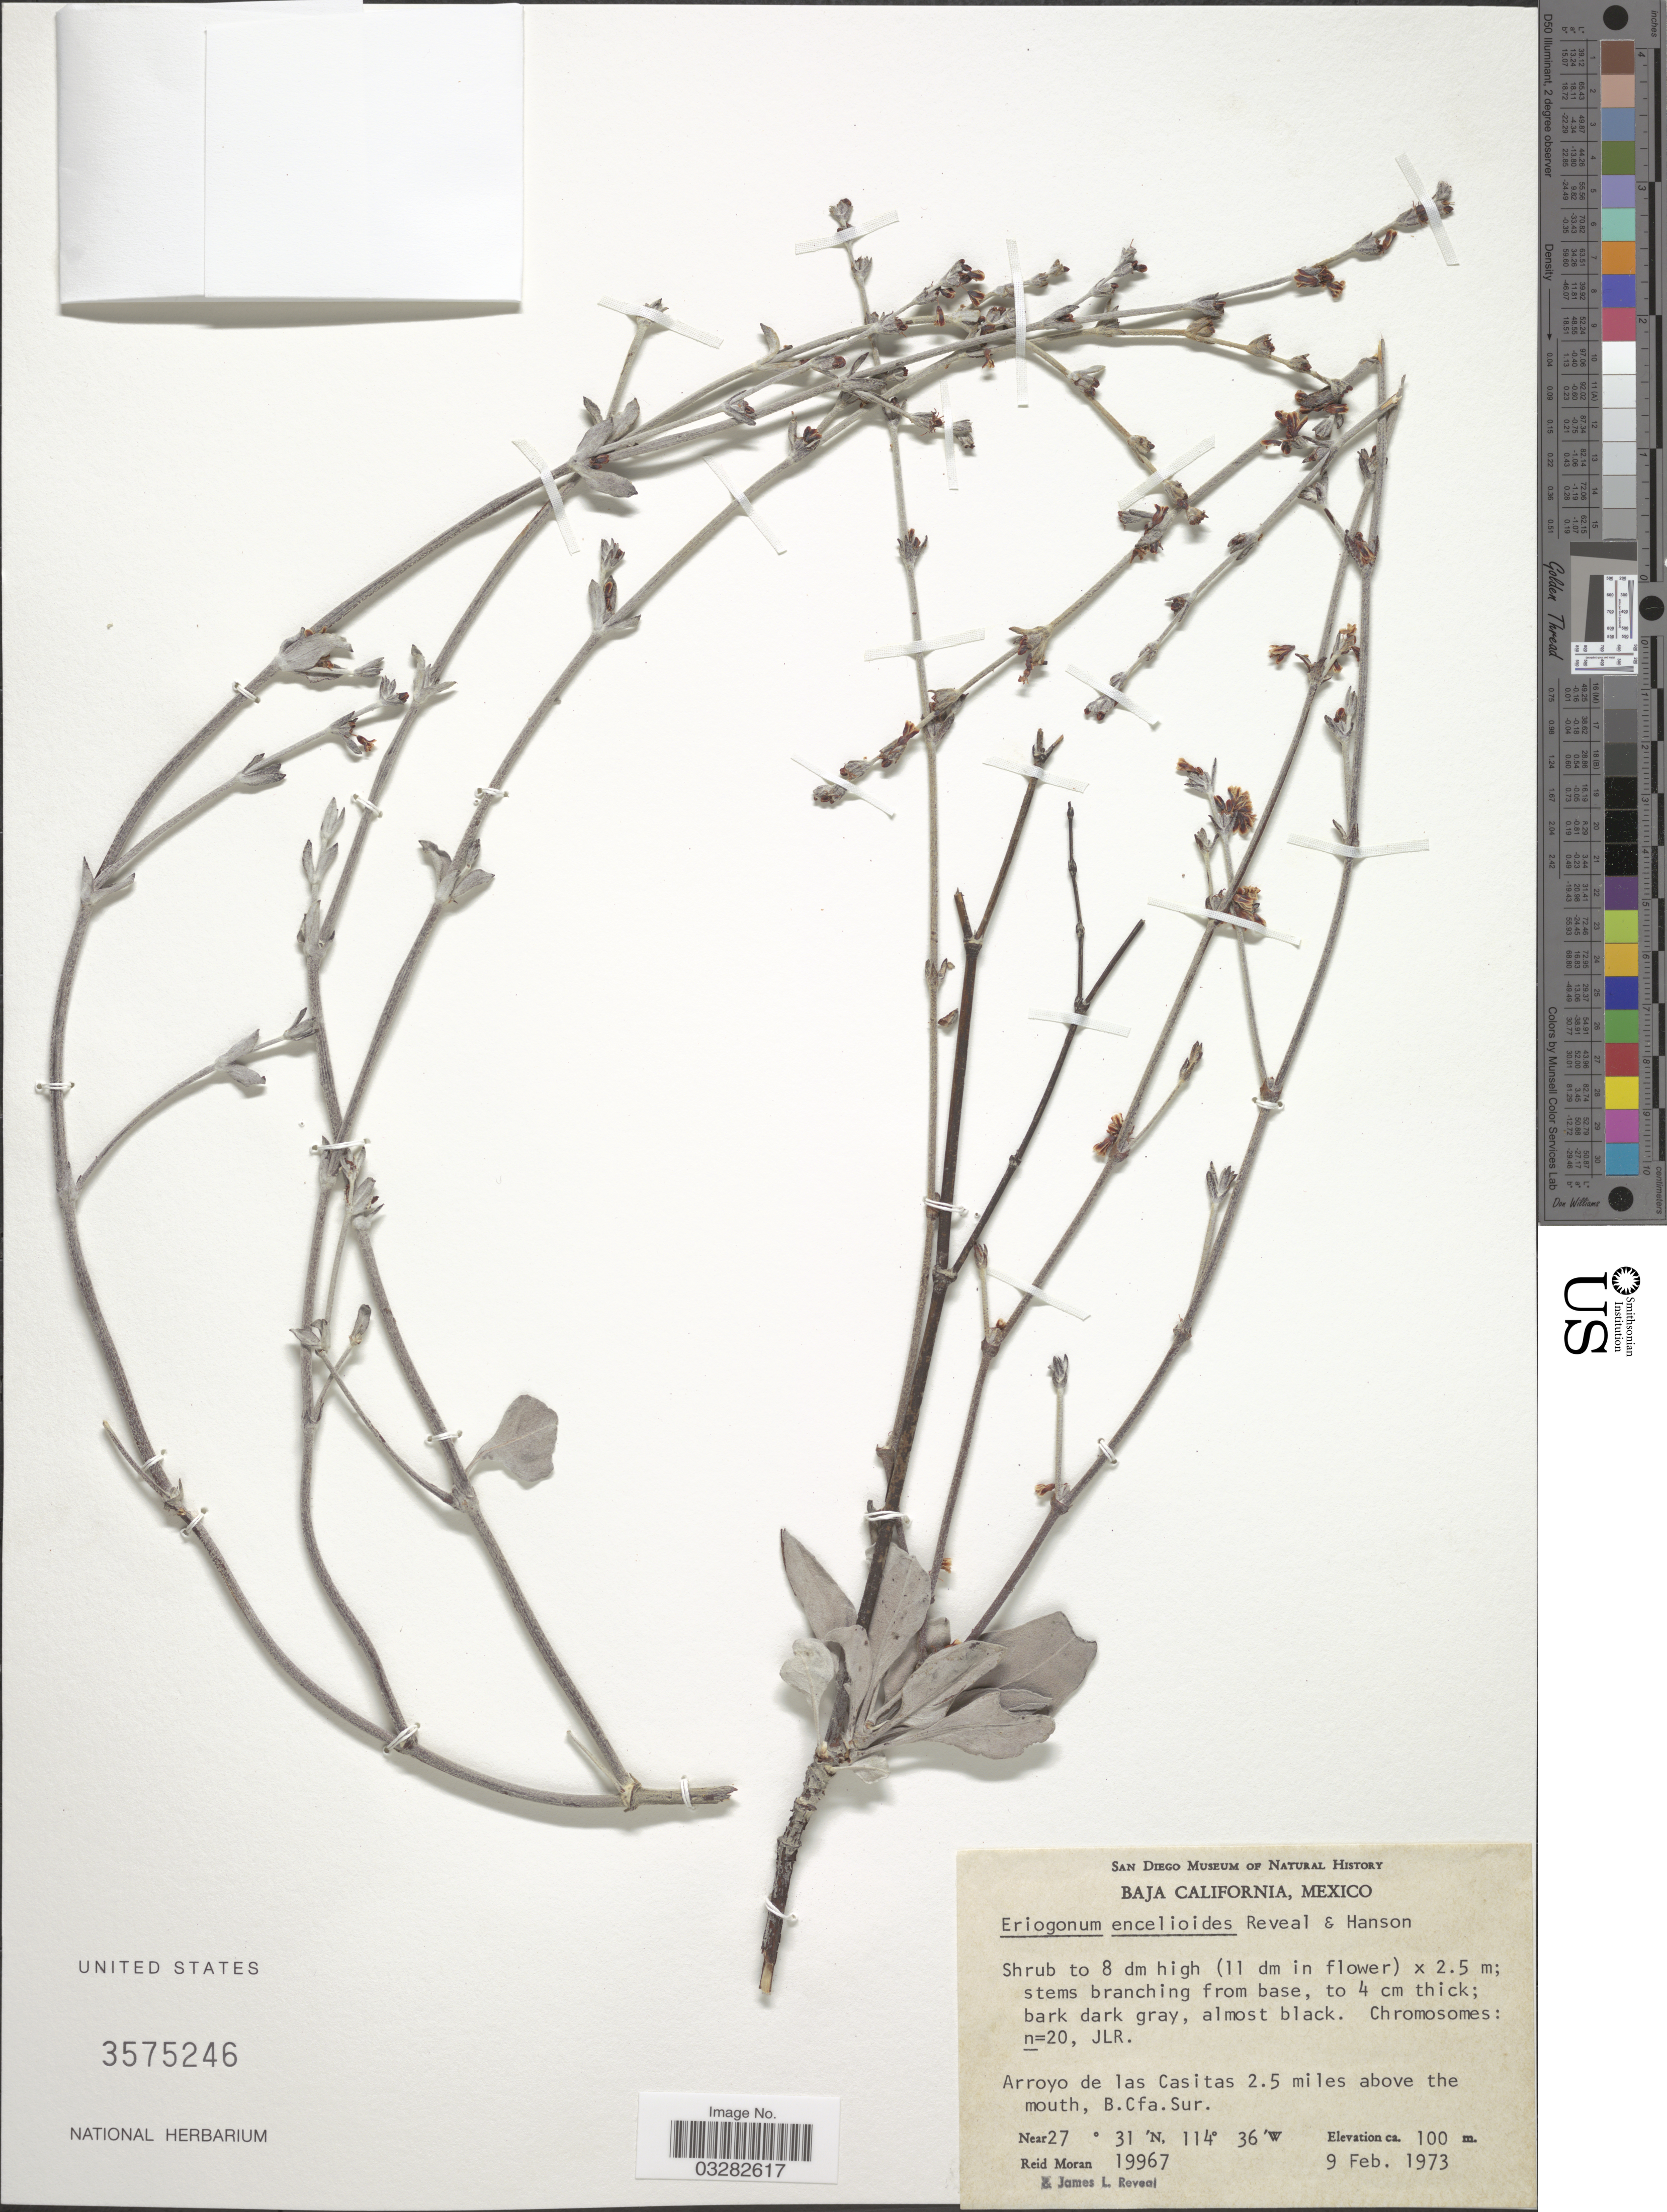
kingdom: Plantae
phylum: Tracheophyta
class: Magnoliopsida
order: Caryophyllales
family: Polygonaceae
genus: Eriogonum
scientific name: Eriogonum encelioides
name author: Reveal & Hanson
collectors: R. Moran & J. L. Reveal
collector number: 19967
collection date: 1973-02-09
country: Mexico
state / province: Baja California Sur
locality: Baja California. Arroyo de las Casitas 2.5 miles above the mouth.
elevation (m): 100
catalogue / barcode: US 3575246